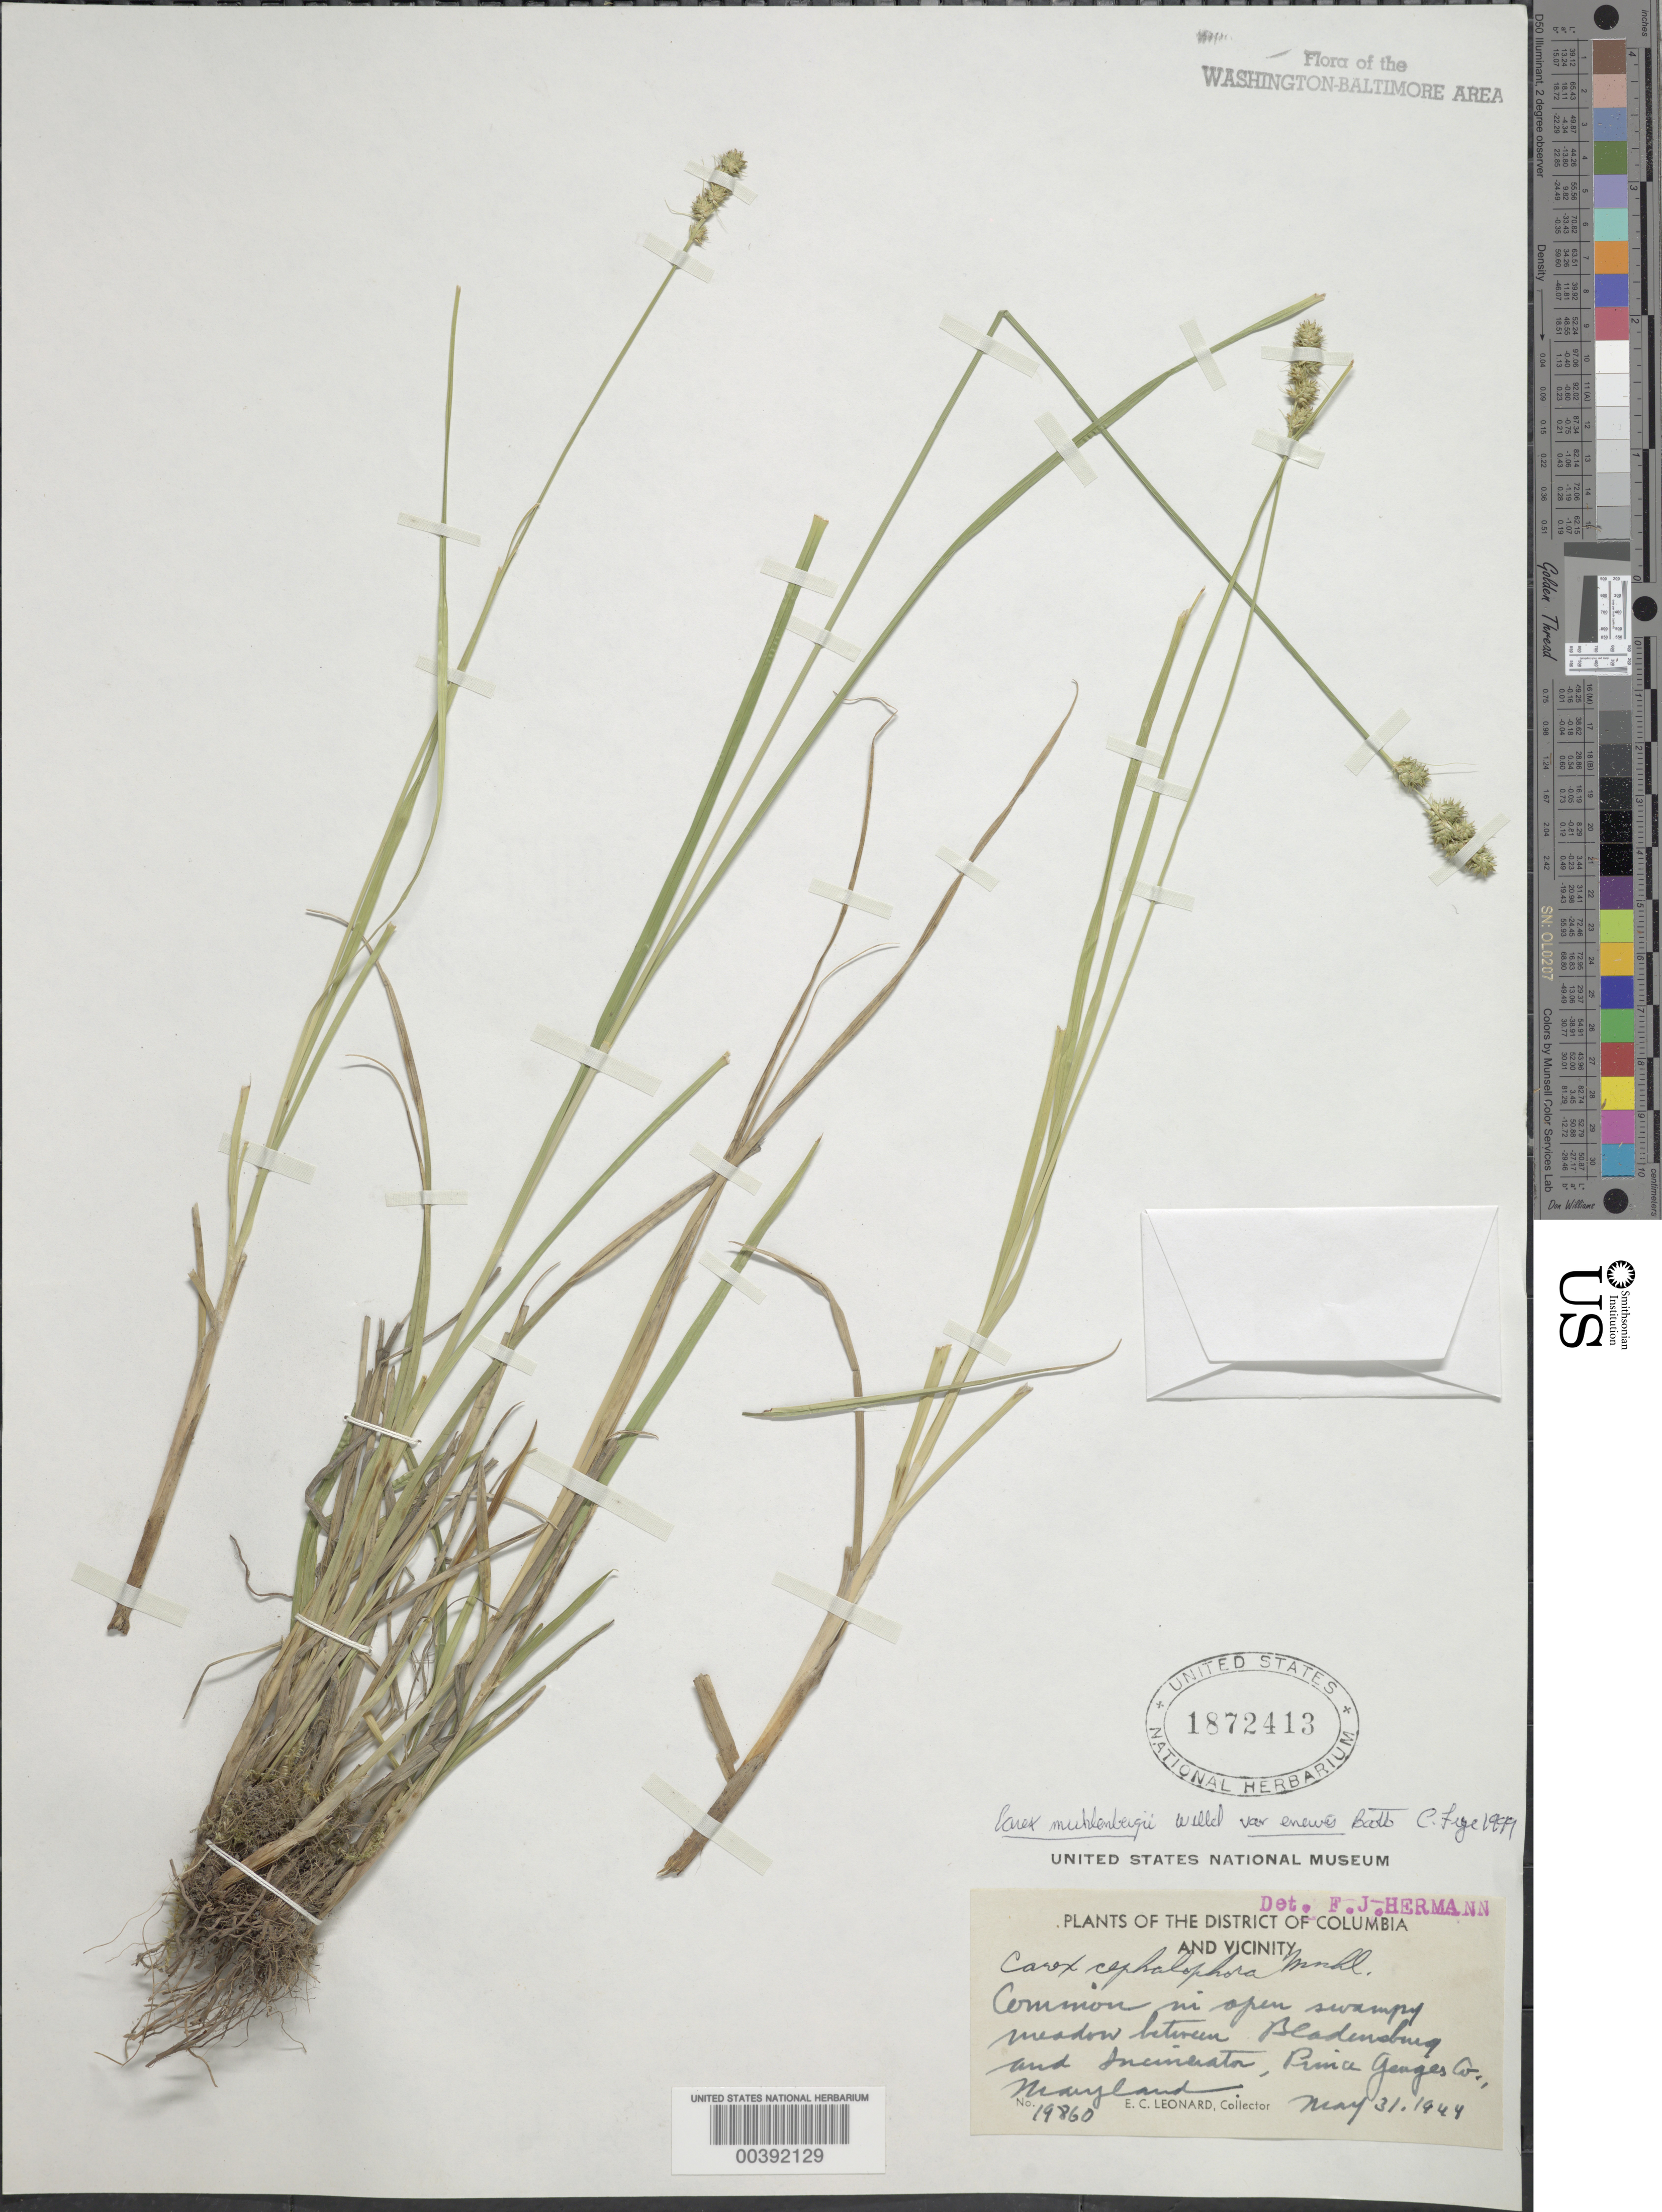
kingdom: Plantae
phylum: Tracheophyta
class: Liliopsida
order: Poales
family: Cyperaceae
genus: Carex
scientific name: Carex cephalophora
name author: Muhl. ex Willd.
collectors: E. C. Leonard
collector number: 19860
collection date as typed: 31 May 1944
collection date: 1944-05-31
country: United States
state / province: Maryland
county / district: Prince George's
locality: between Bladensburg and Incinerator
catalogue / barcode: US 1872413